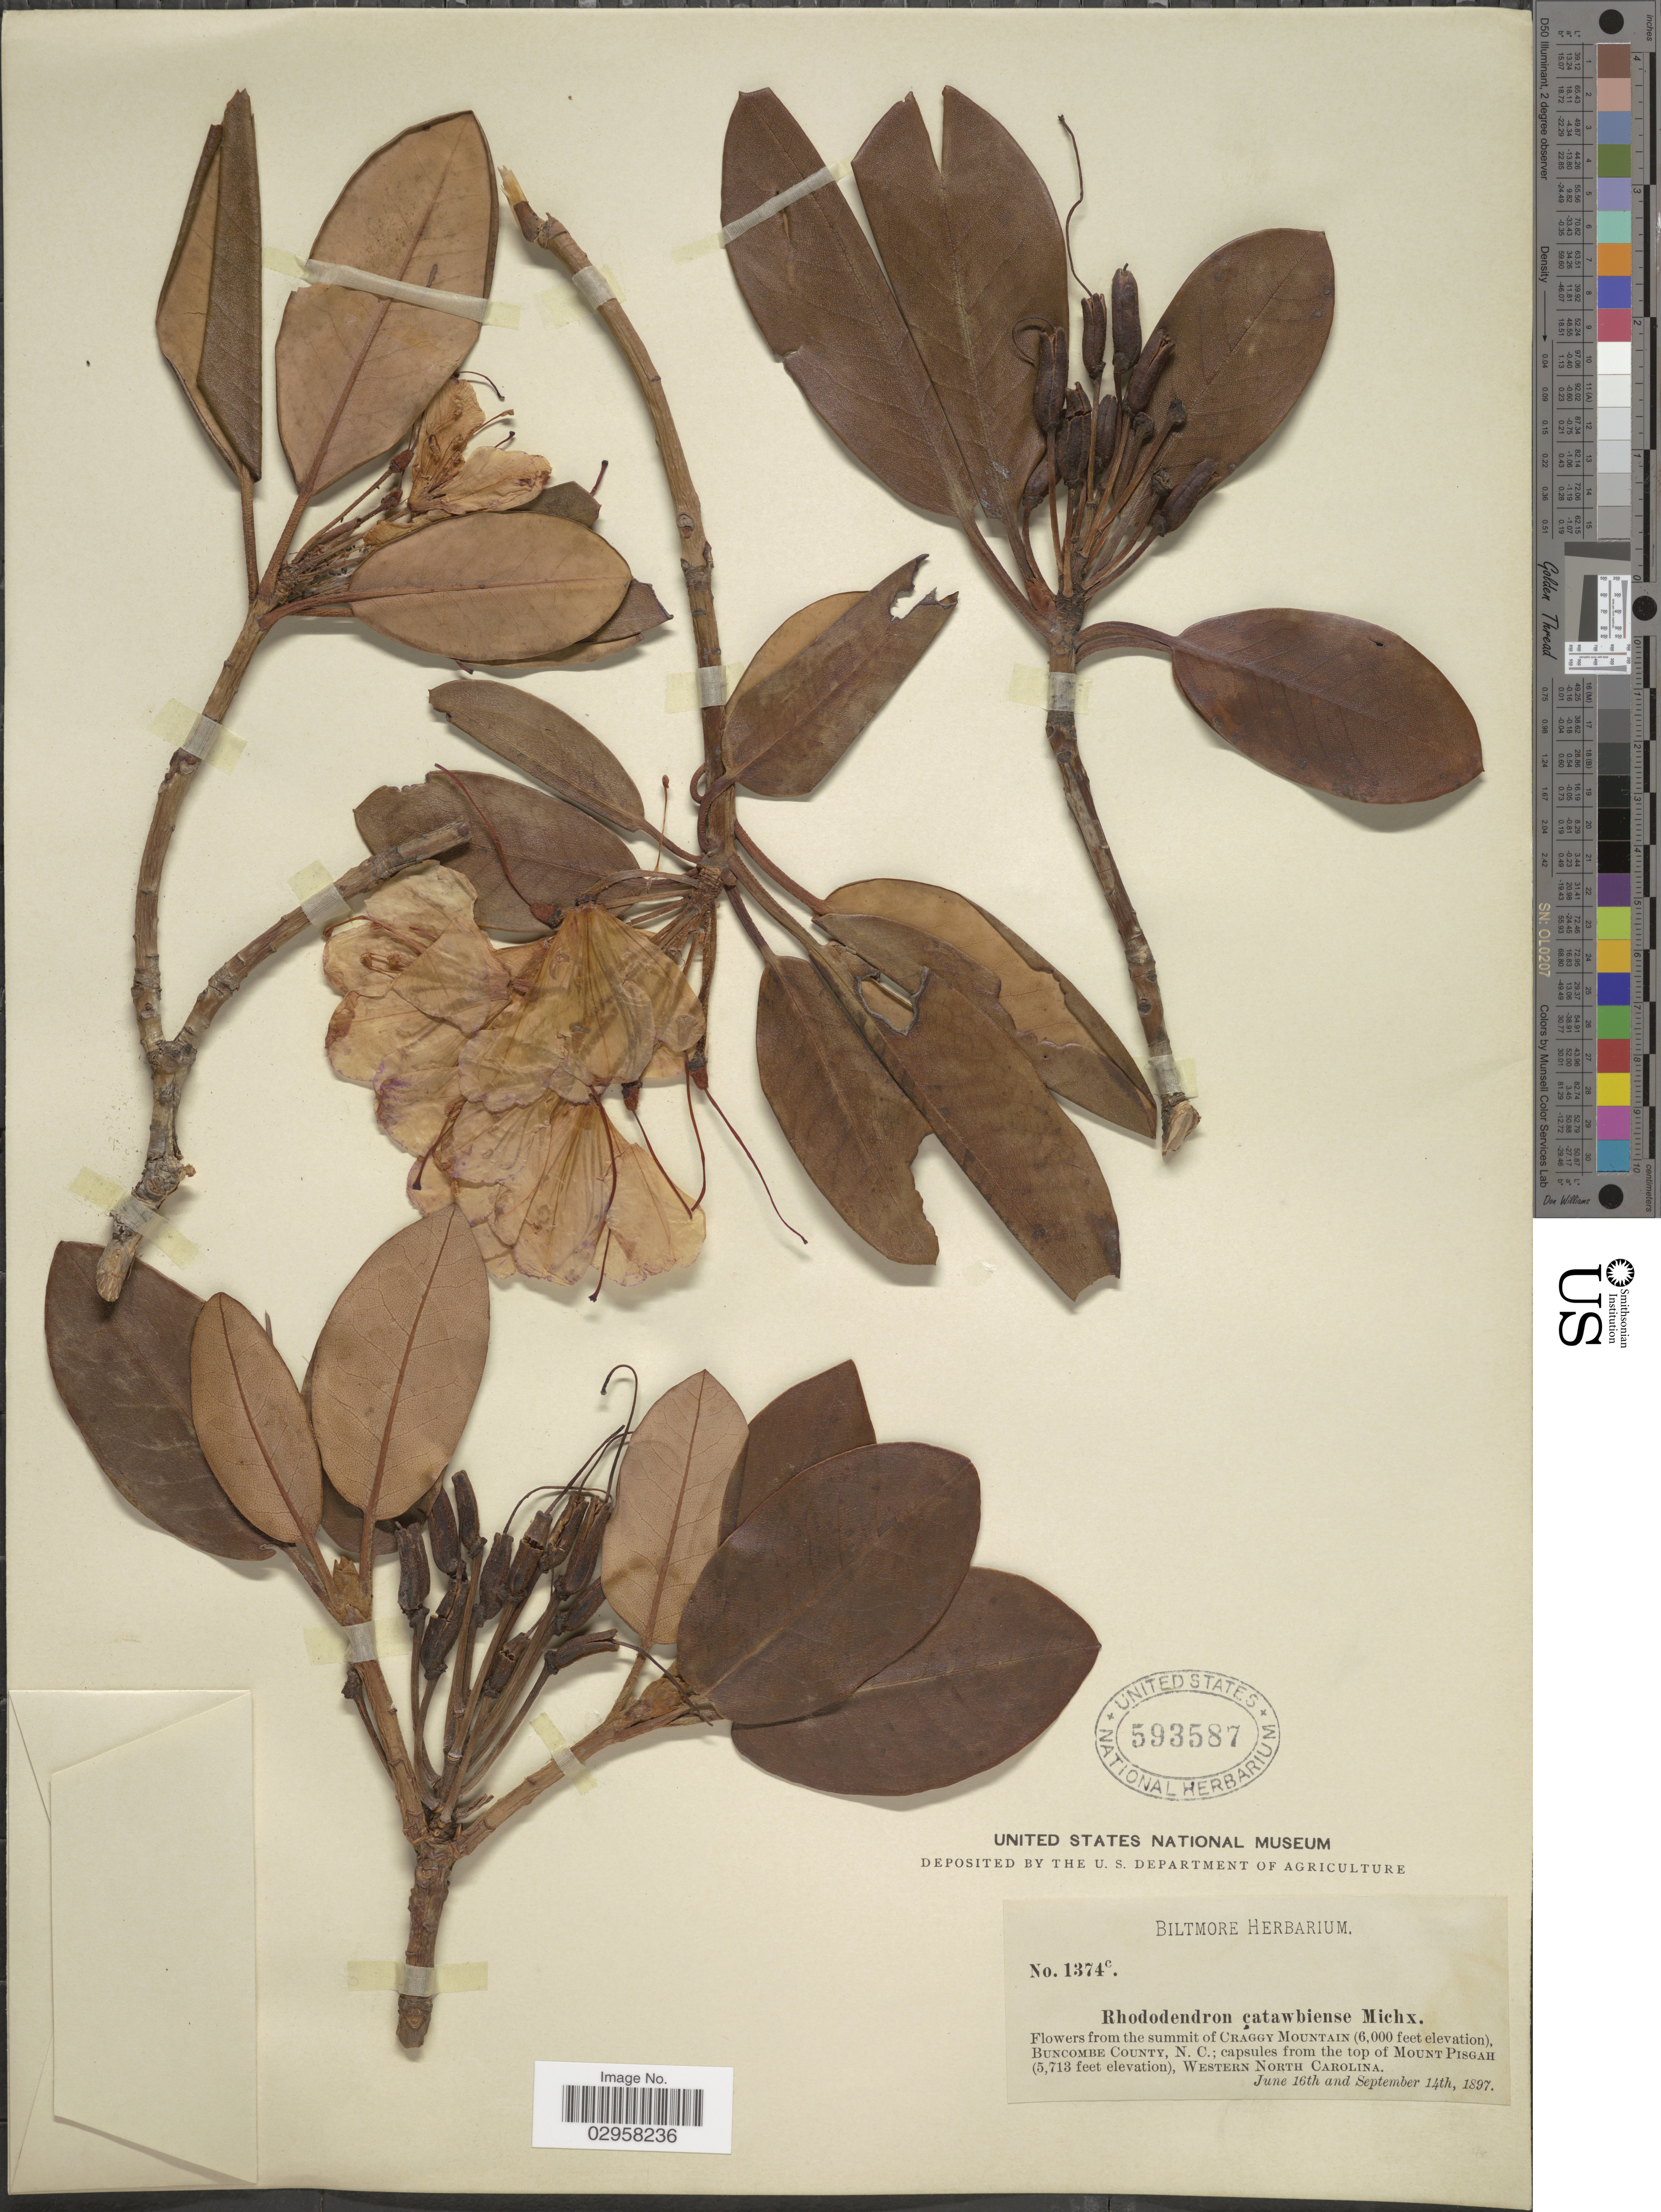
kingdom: Plantae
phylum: Tracheophyta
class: Magnoliopsida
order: Ericales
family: Ericaceae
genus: Rhododendron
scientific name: Rhododendron catawbiense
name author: Michx.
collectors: ex herb. Biltmore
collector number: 1374c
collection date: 1897-06-16/1897-09-14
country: United States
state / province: North Carolina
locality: Flowers from the summit of Craggy Mountain. Buncombe County.; Capsules from the top of Mount Pisgah, Western North Carolina.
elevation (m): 1741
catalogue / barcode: US 593587